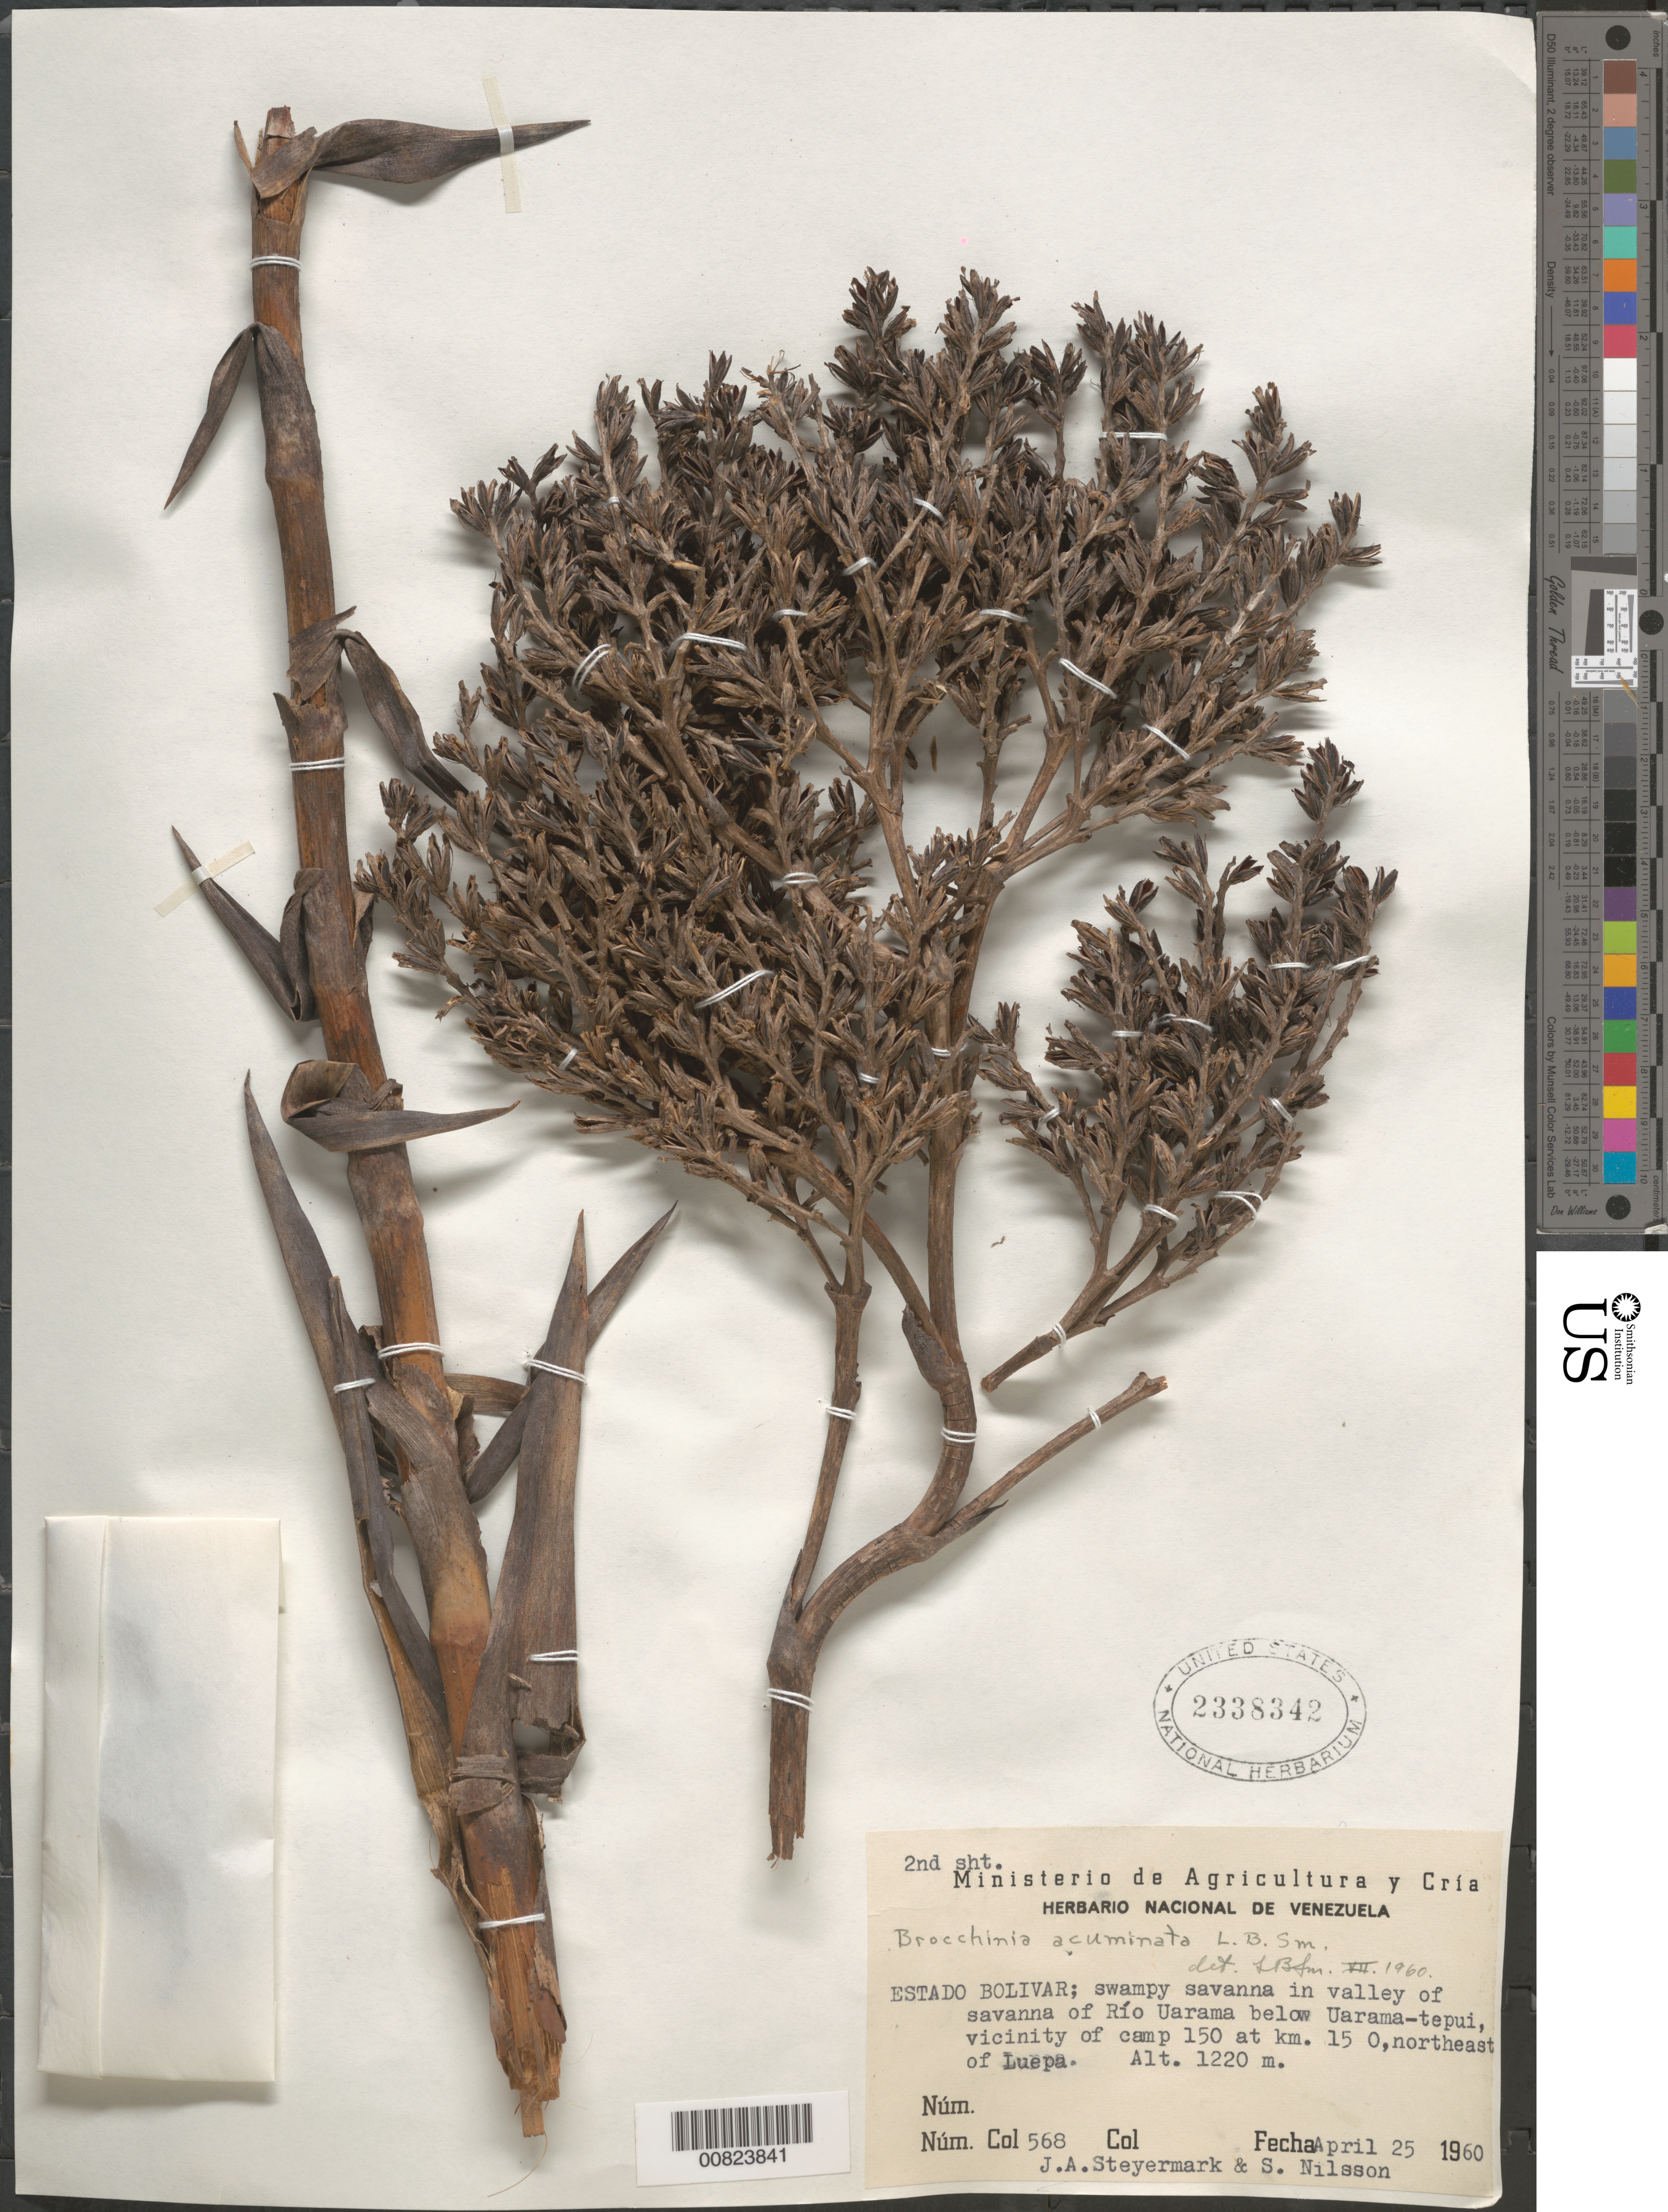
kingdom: Plantae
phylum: Tracheophyta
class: Liliopsida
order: Poales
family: Bromeliaceae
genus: Brocchinia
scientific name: Brocchinia acuminata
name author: L.B. Sm.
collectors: J. Steyermark & S. Nilsson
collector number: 568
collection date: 1960-04-25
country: Venezuela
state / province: Bolivar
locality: Swampy savanna in valley of savanna of Río Uarama below Uarama-tepui, vicinity of camp 150 at km. 15 O, northeast of Luepa.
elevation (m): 1220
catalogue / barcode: US 2338342